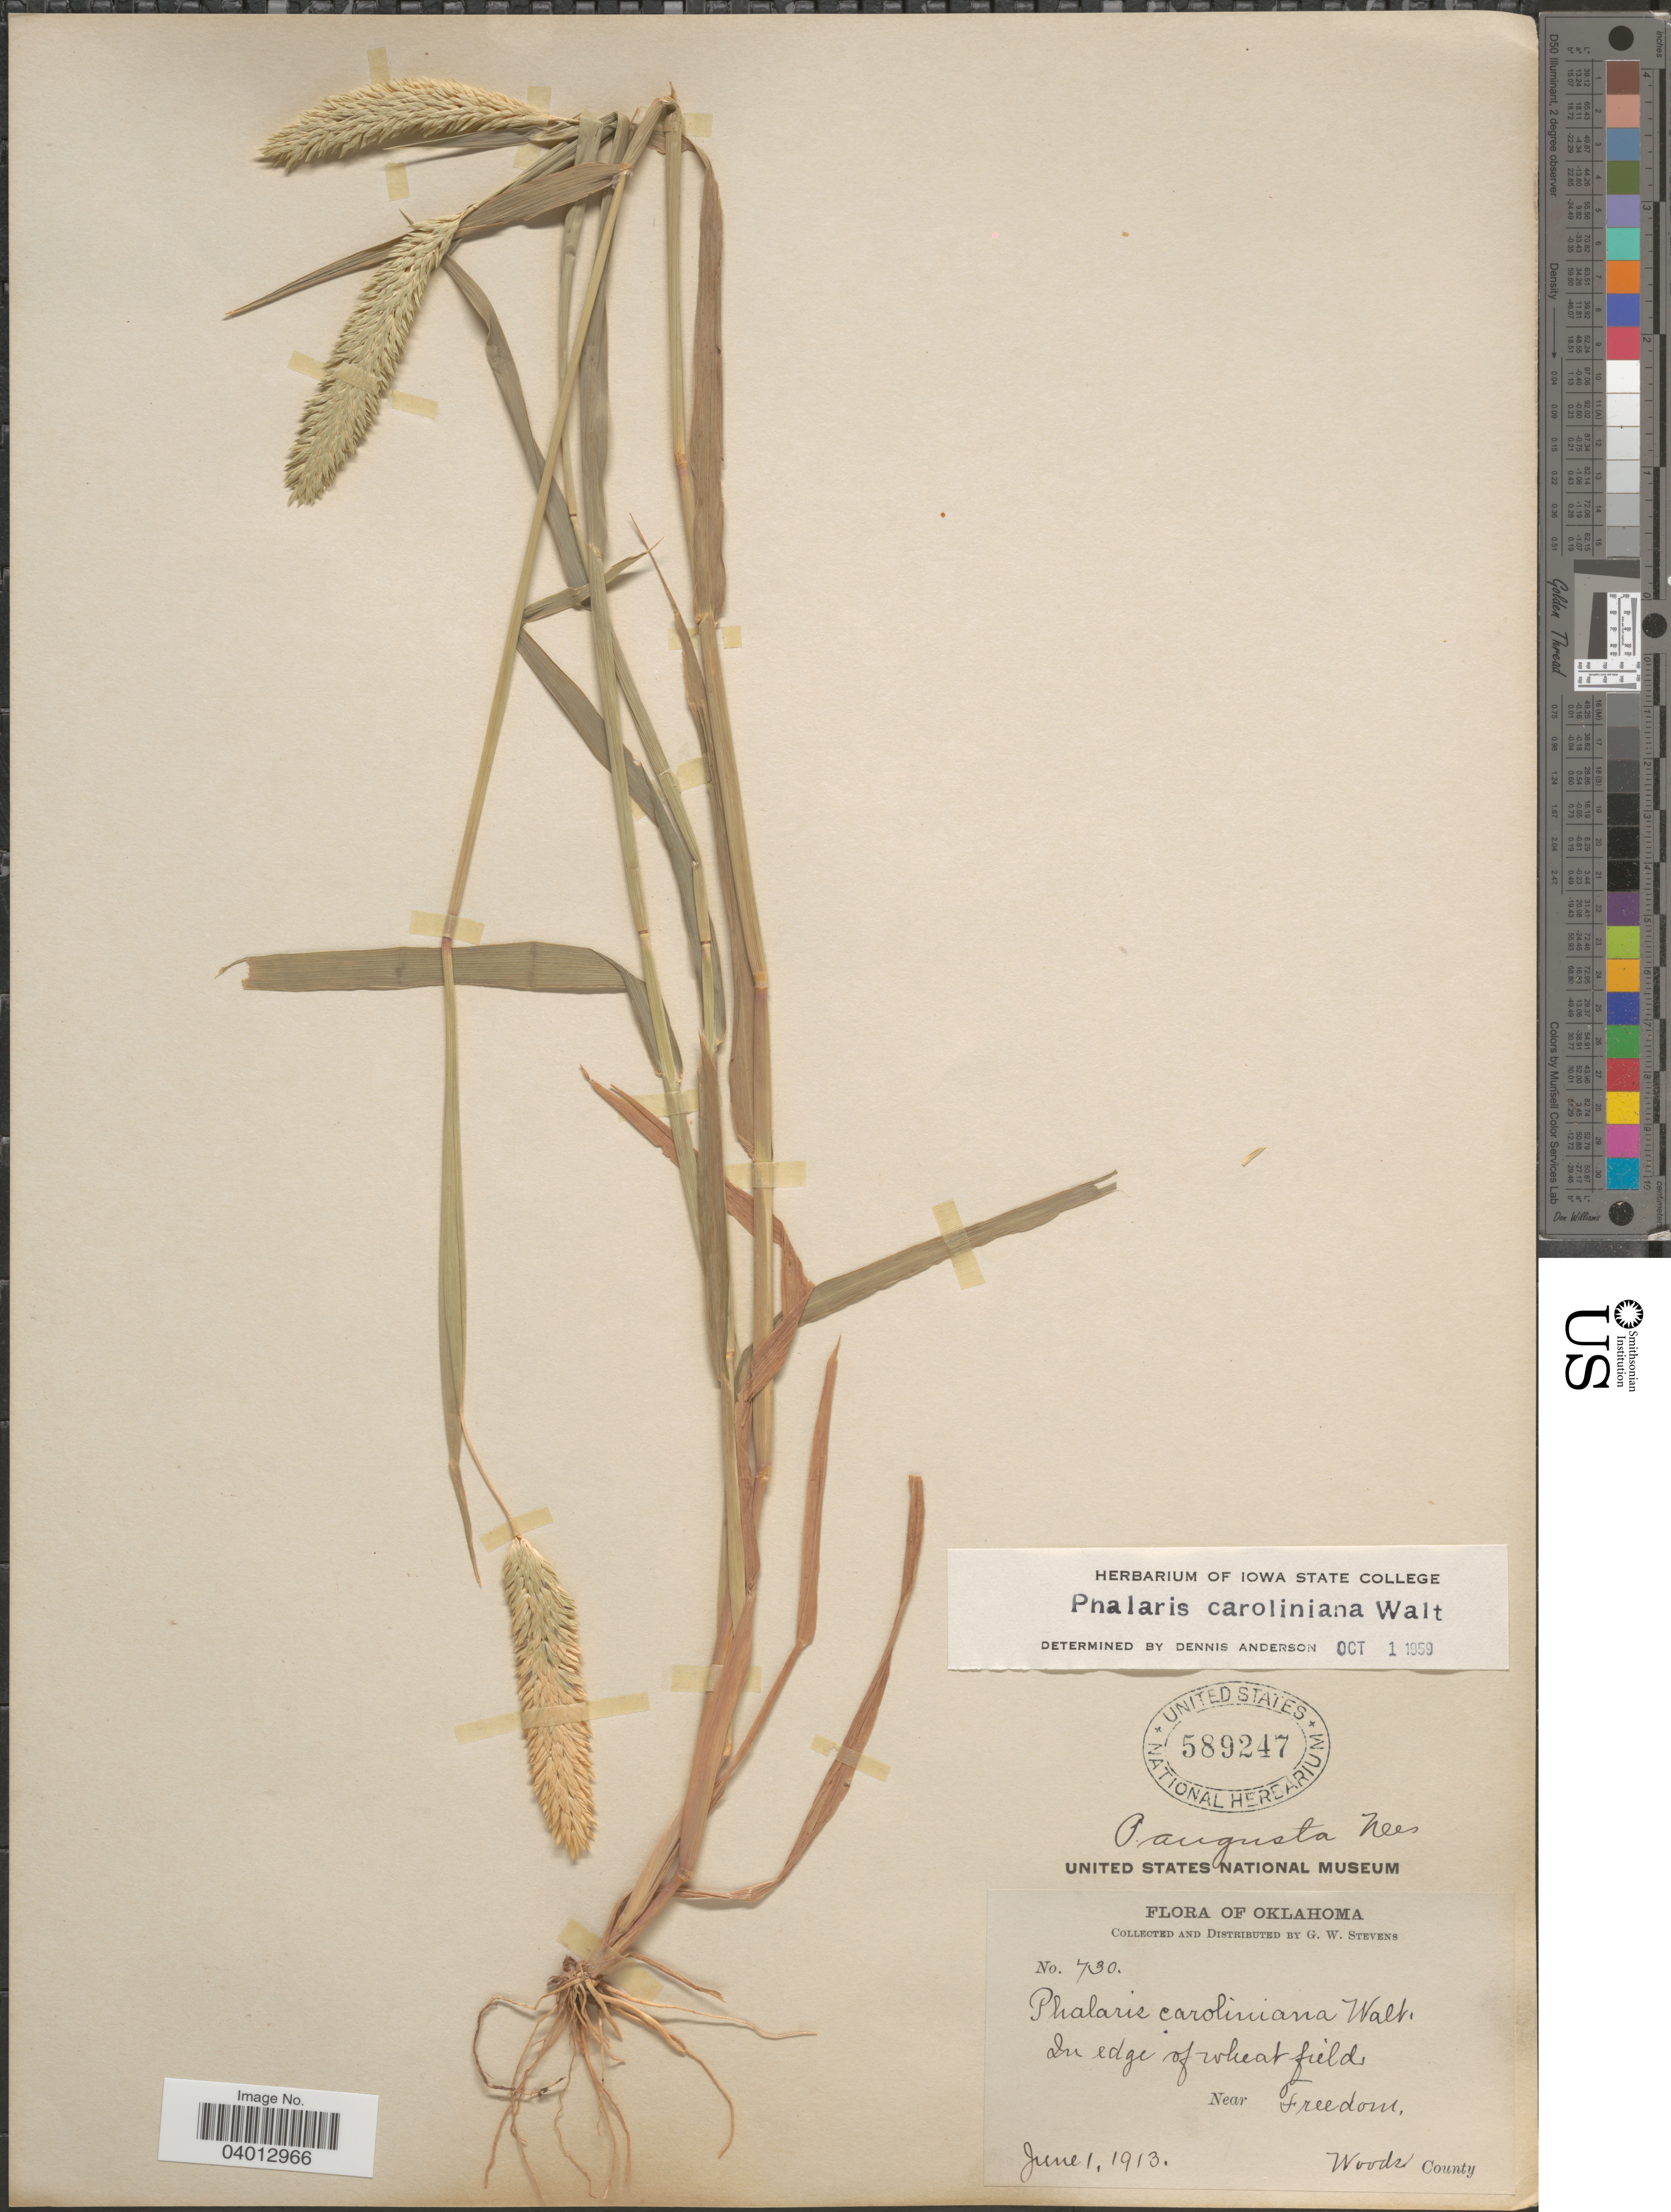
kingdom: Plantae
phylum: Tracheophyta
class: Liliopsida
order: Poales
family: Poaceae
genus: Phalaris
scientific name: Phalaris caroliniana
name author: Walter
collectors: G. W. Stevens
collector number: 730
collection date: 1913-06-01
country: United States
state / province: Oklahoma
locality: In edge of wheat fields. Near Freedom, Woods County.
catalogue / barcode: US 589247